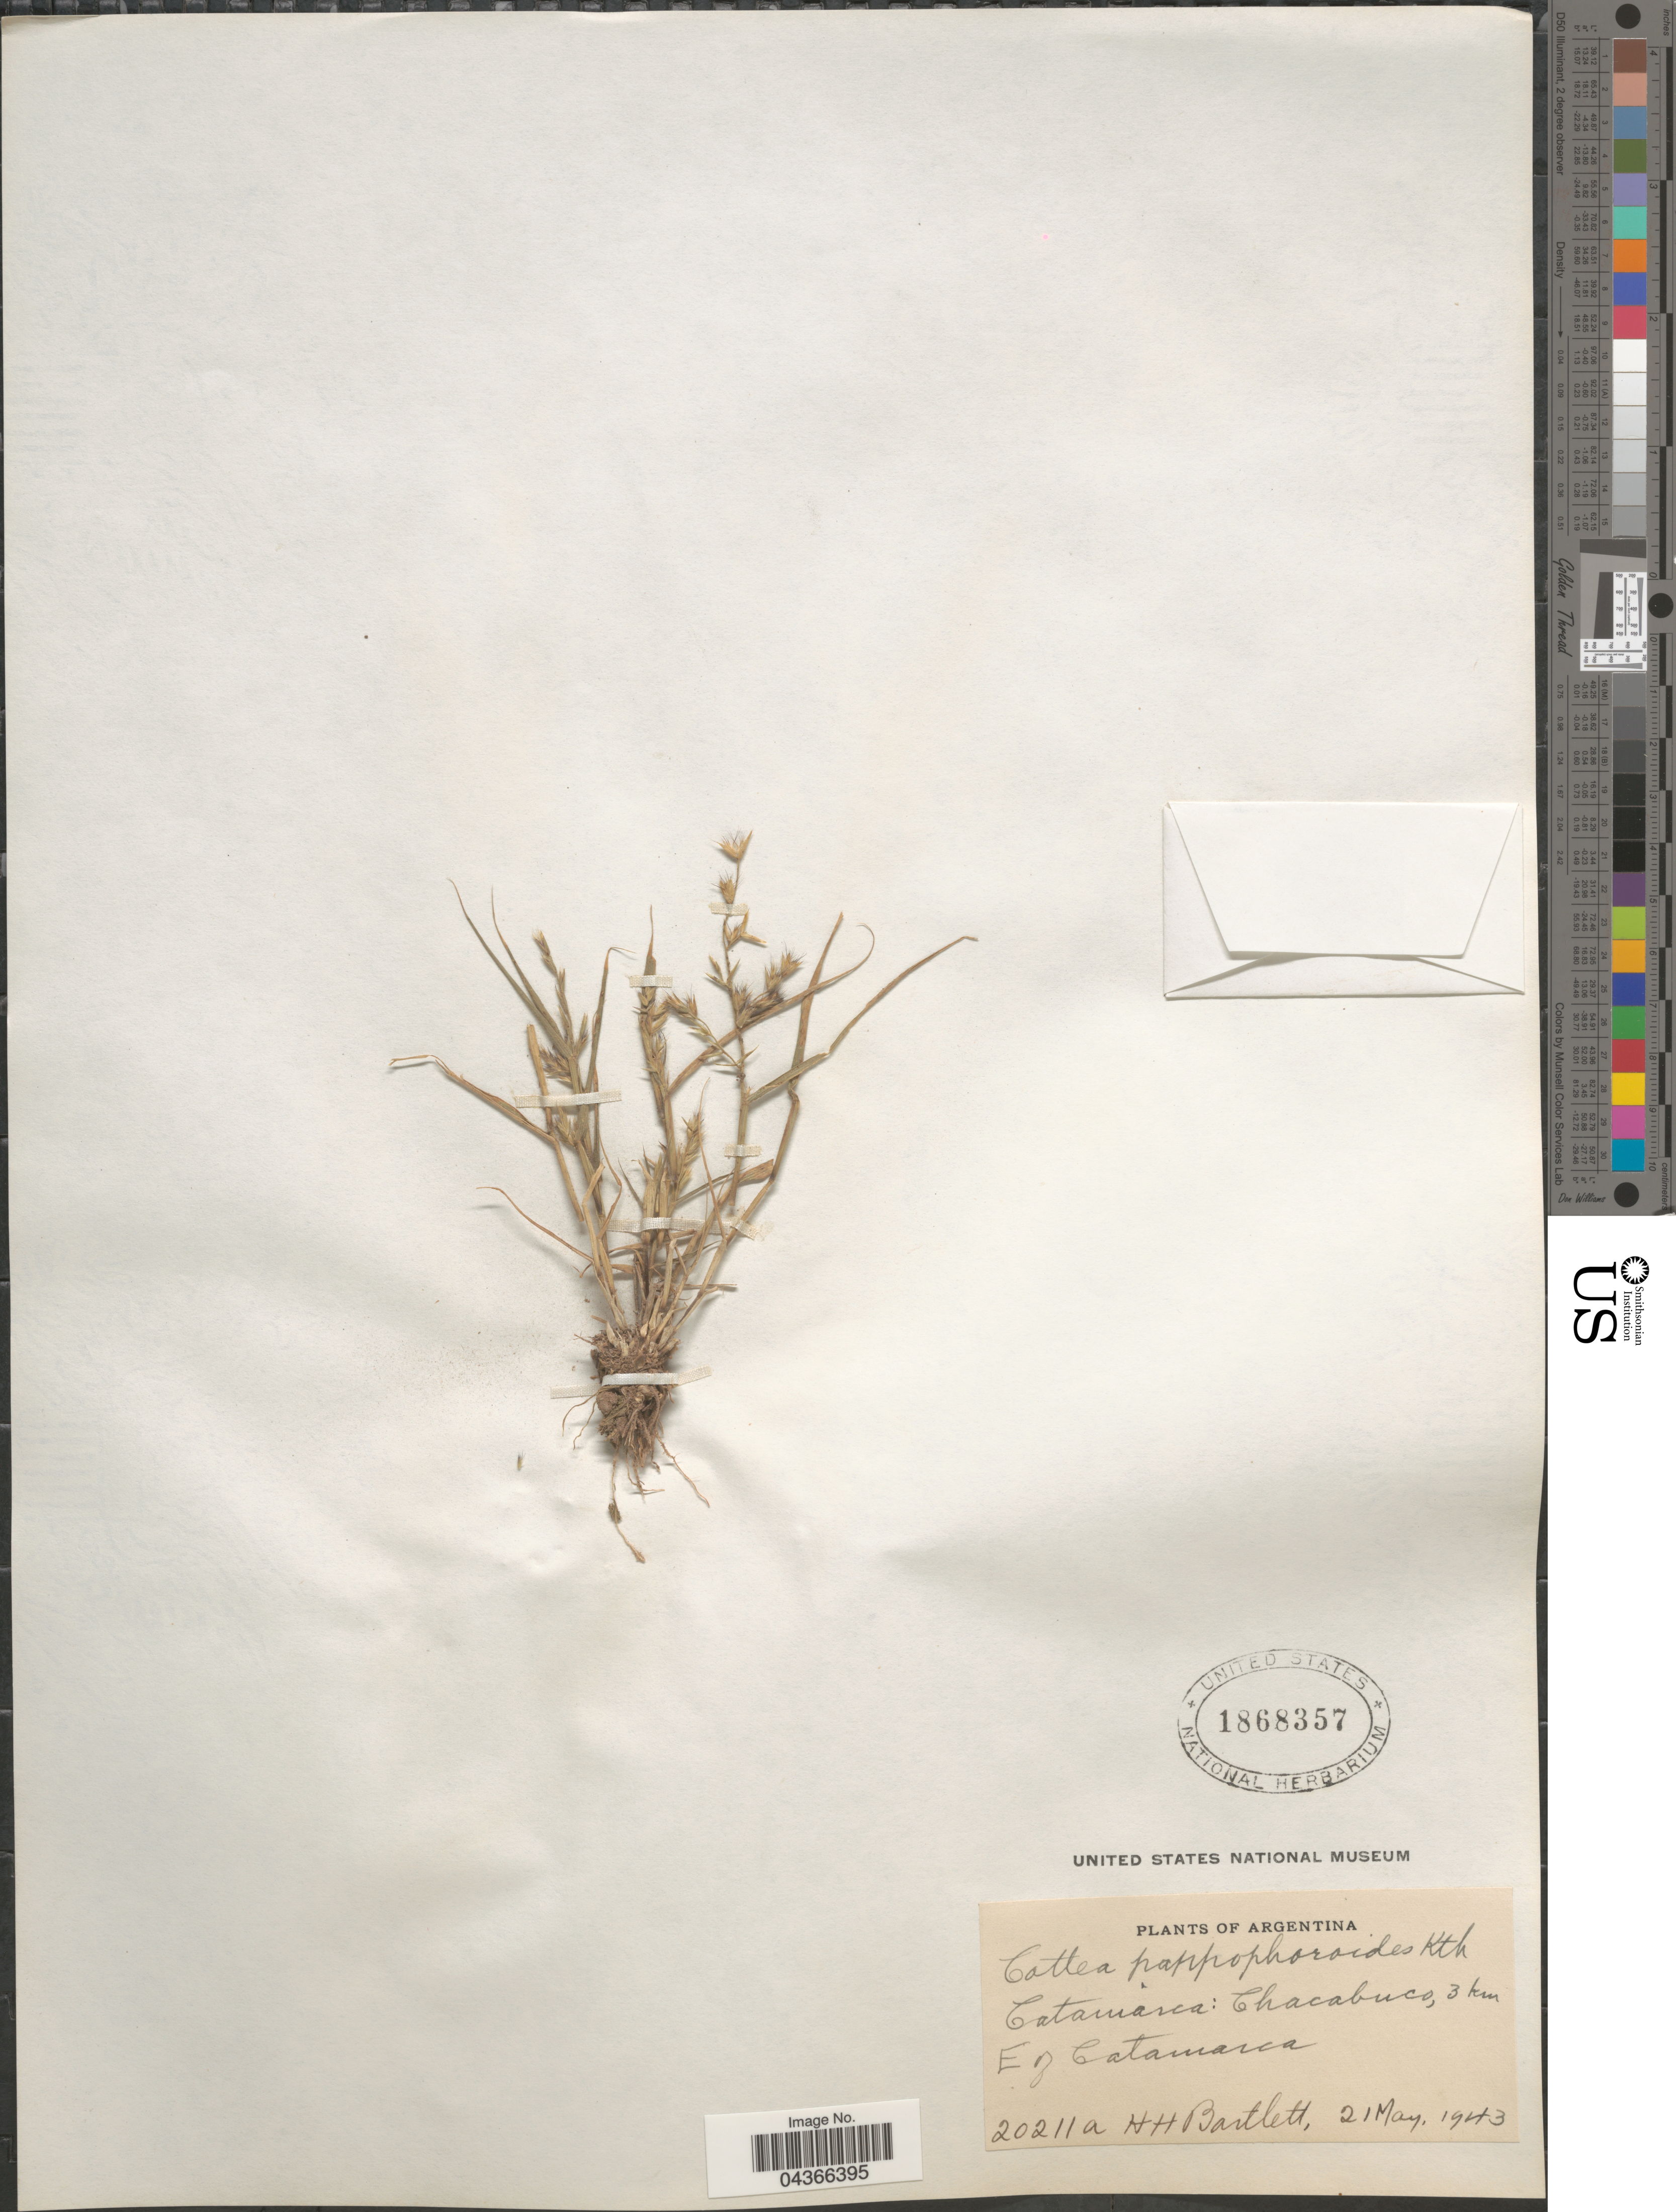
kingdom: Plantae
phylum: Tracheophyta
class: Liliopsida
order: Poales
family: Poaceae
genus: Cottea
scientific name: Cottea pappophoroides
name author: Kunth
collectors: H. H. Bartlett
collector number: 20211a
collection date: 1943-05-21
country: Argentina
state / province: Catamarca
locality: Chacabuco, 3 km E of Catamarca.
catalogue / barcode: US 1868357